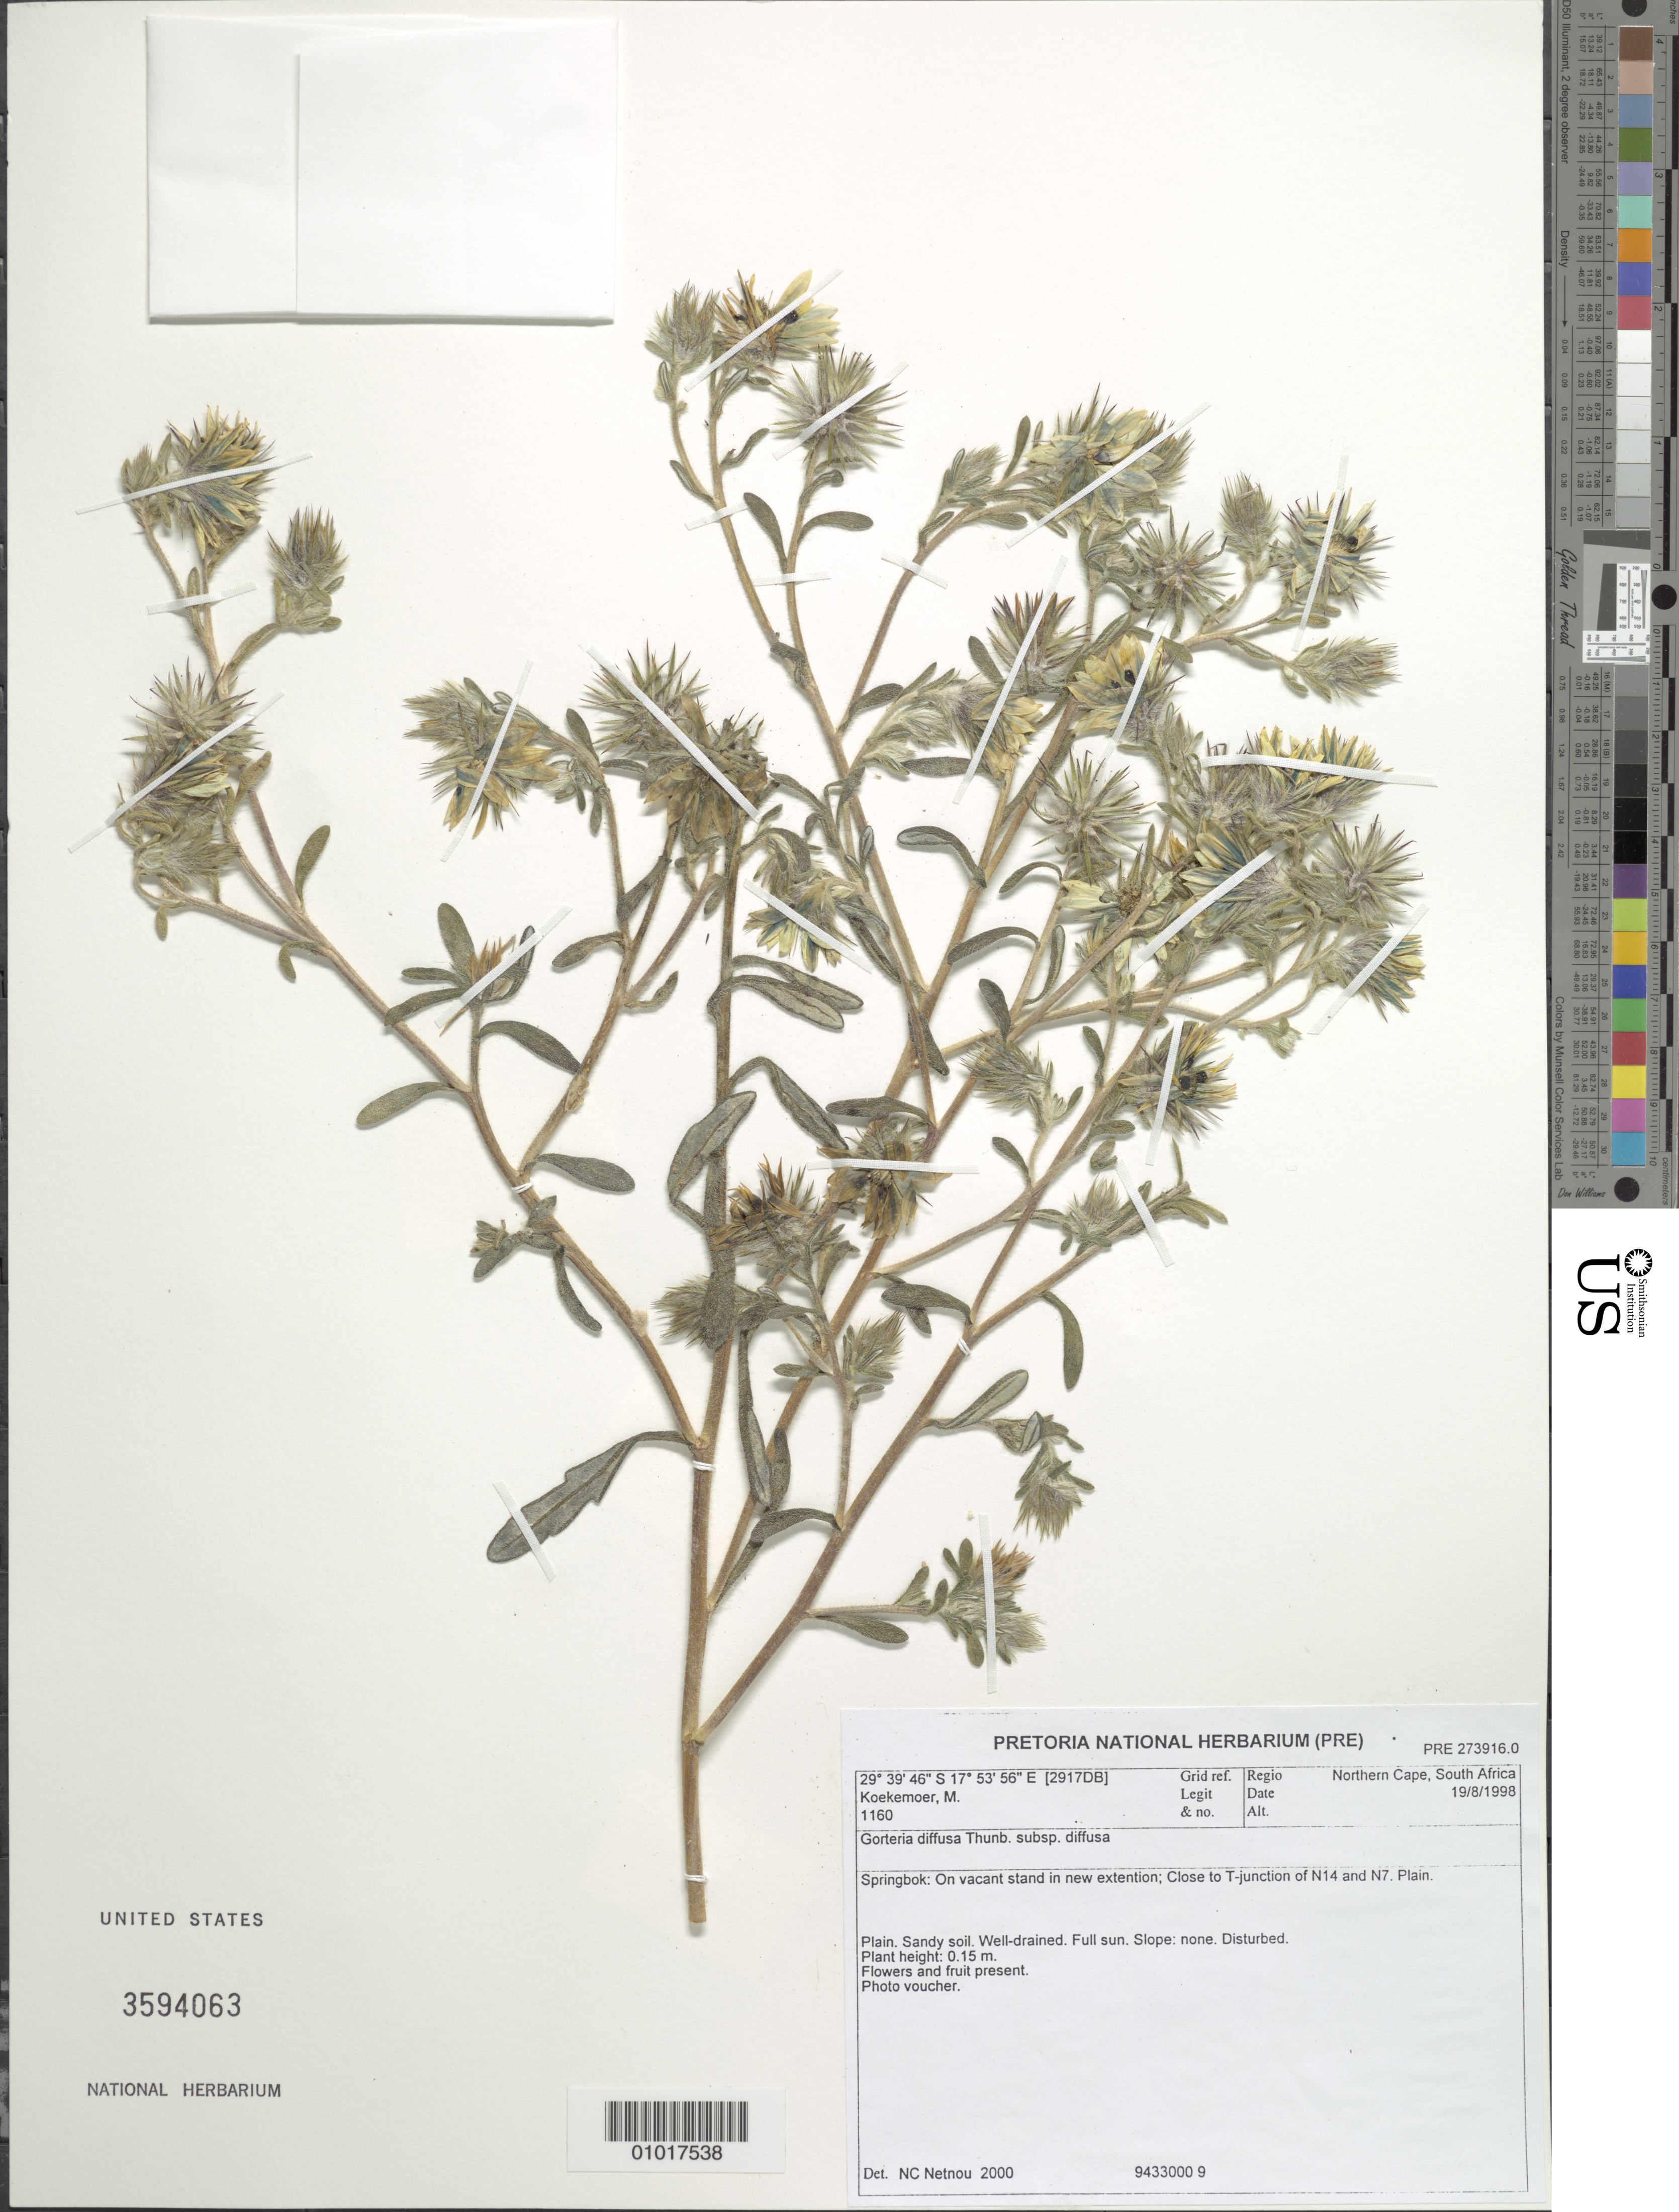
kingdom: Plantae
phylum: Tracheophyta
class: Magnoliopsida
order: Asterales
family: Asteraceae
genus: Gorteria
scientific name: Gorteria diffusa subsp. diffusa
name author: Thunb.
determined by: Netnou, N. C.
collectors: M. Koekemoer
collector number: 1160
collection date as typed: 19 August 1998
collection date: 1998-08-19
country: South Africa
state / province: Northern Cape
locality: Springbok: On vacant stand in new extention; close to T-junction of N14 and N7. Plain.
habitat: Plain. Sand soil. Well-drained. Full sun. Slope: none. Disturbed.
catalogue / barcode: US 3594063